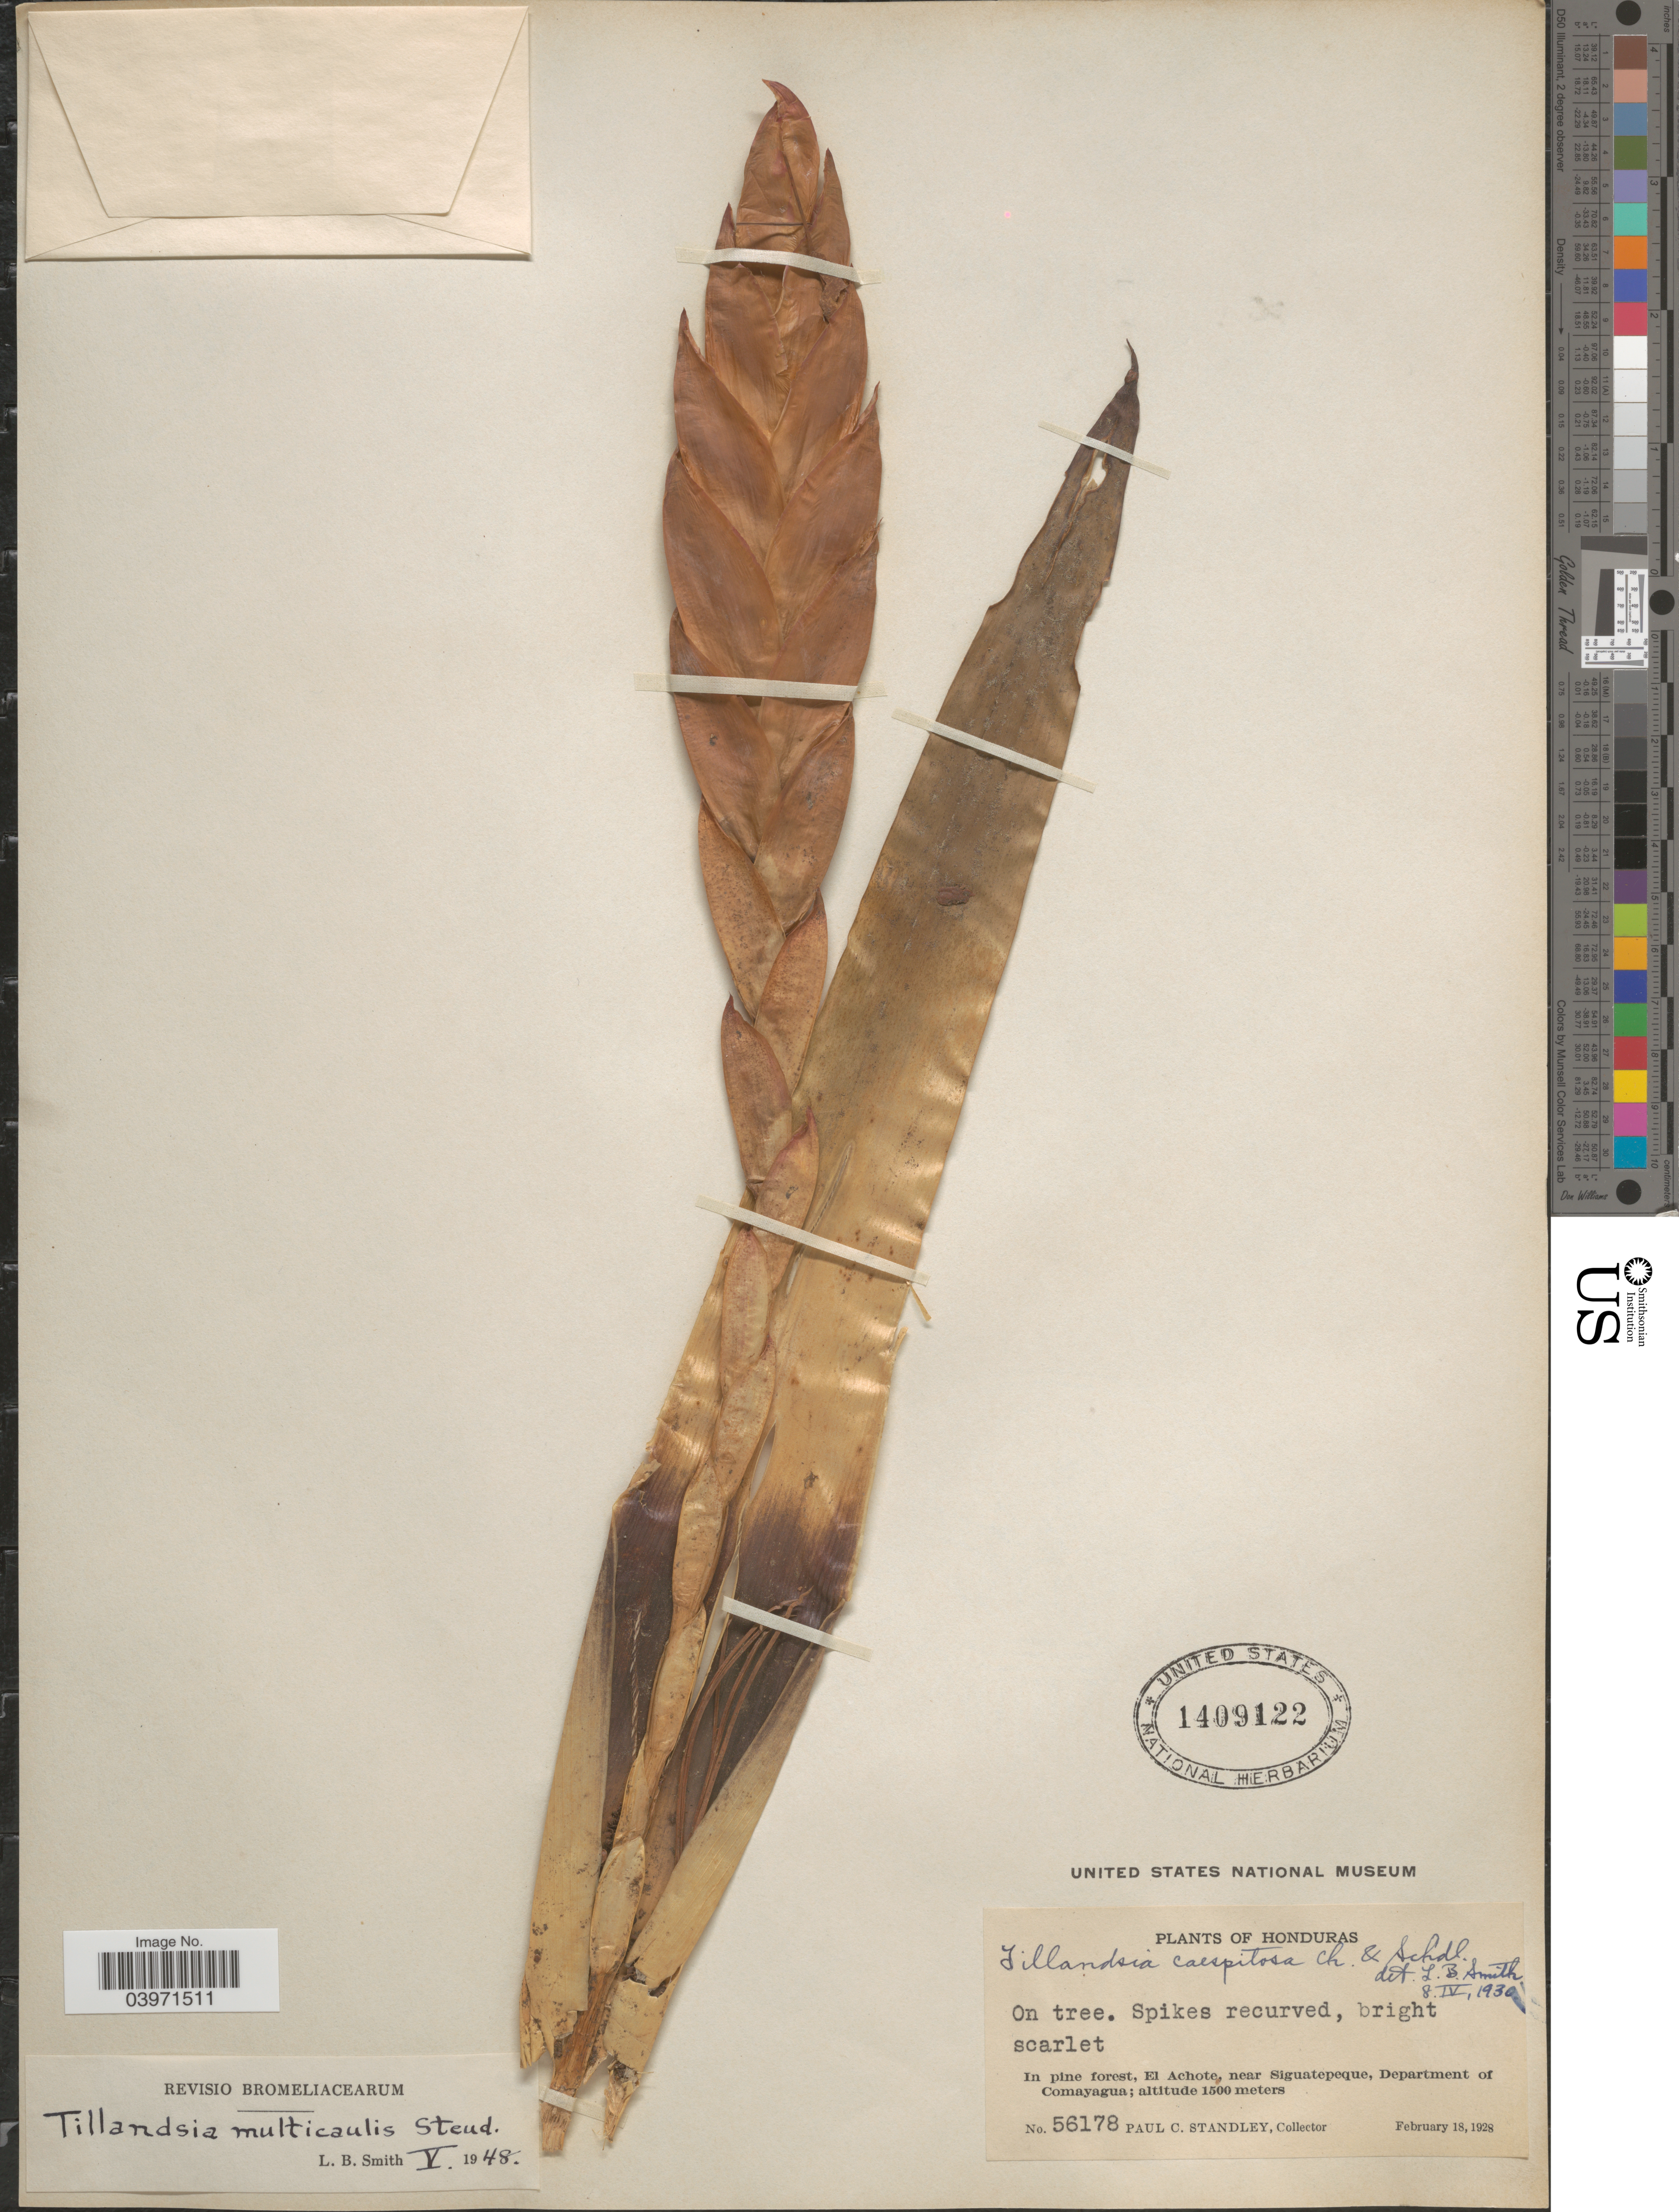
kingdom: Plantae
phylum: Tracheophyta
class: Liliopsida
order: Poales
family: Bromeliaceae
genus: Tillandsia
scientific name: Tillandsia multicaulis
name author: Steud.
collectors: P. C. Standley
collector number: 56178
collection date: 1928-02-18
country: Honduras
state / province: Comayagua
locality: In pine forest, El Achote, near Siguatepeque, Department of Comayagua.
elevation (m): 1500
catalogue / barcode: US 1409122